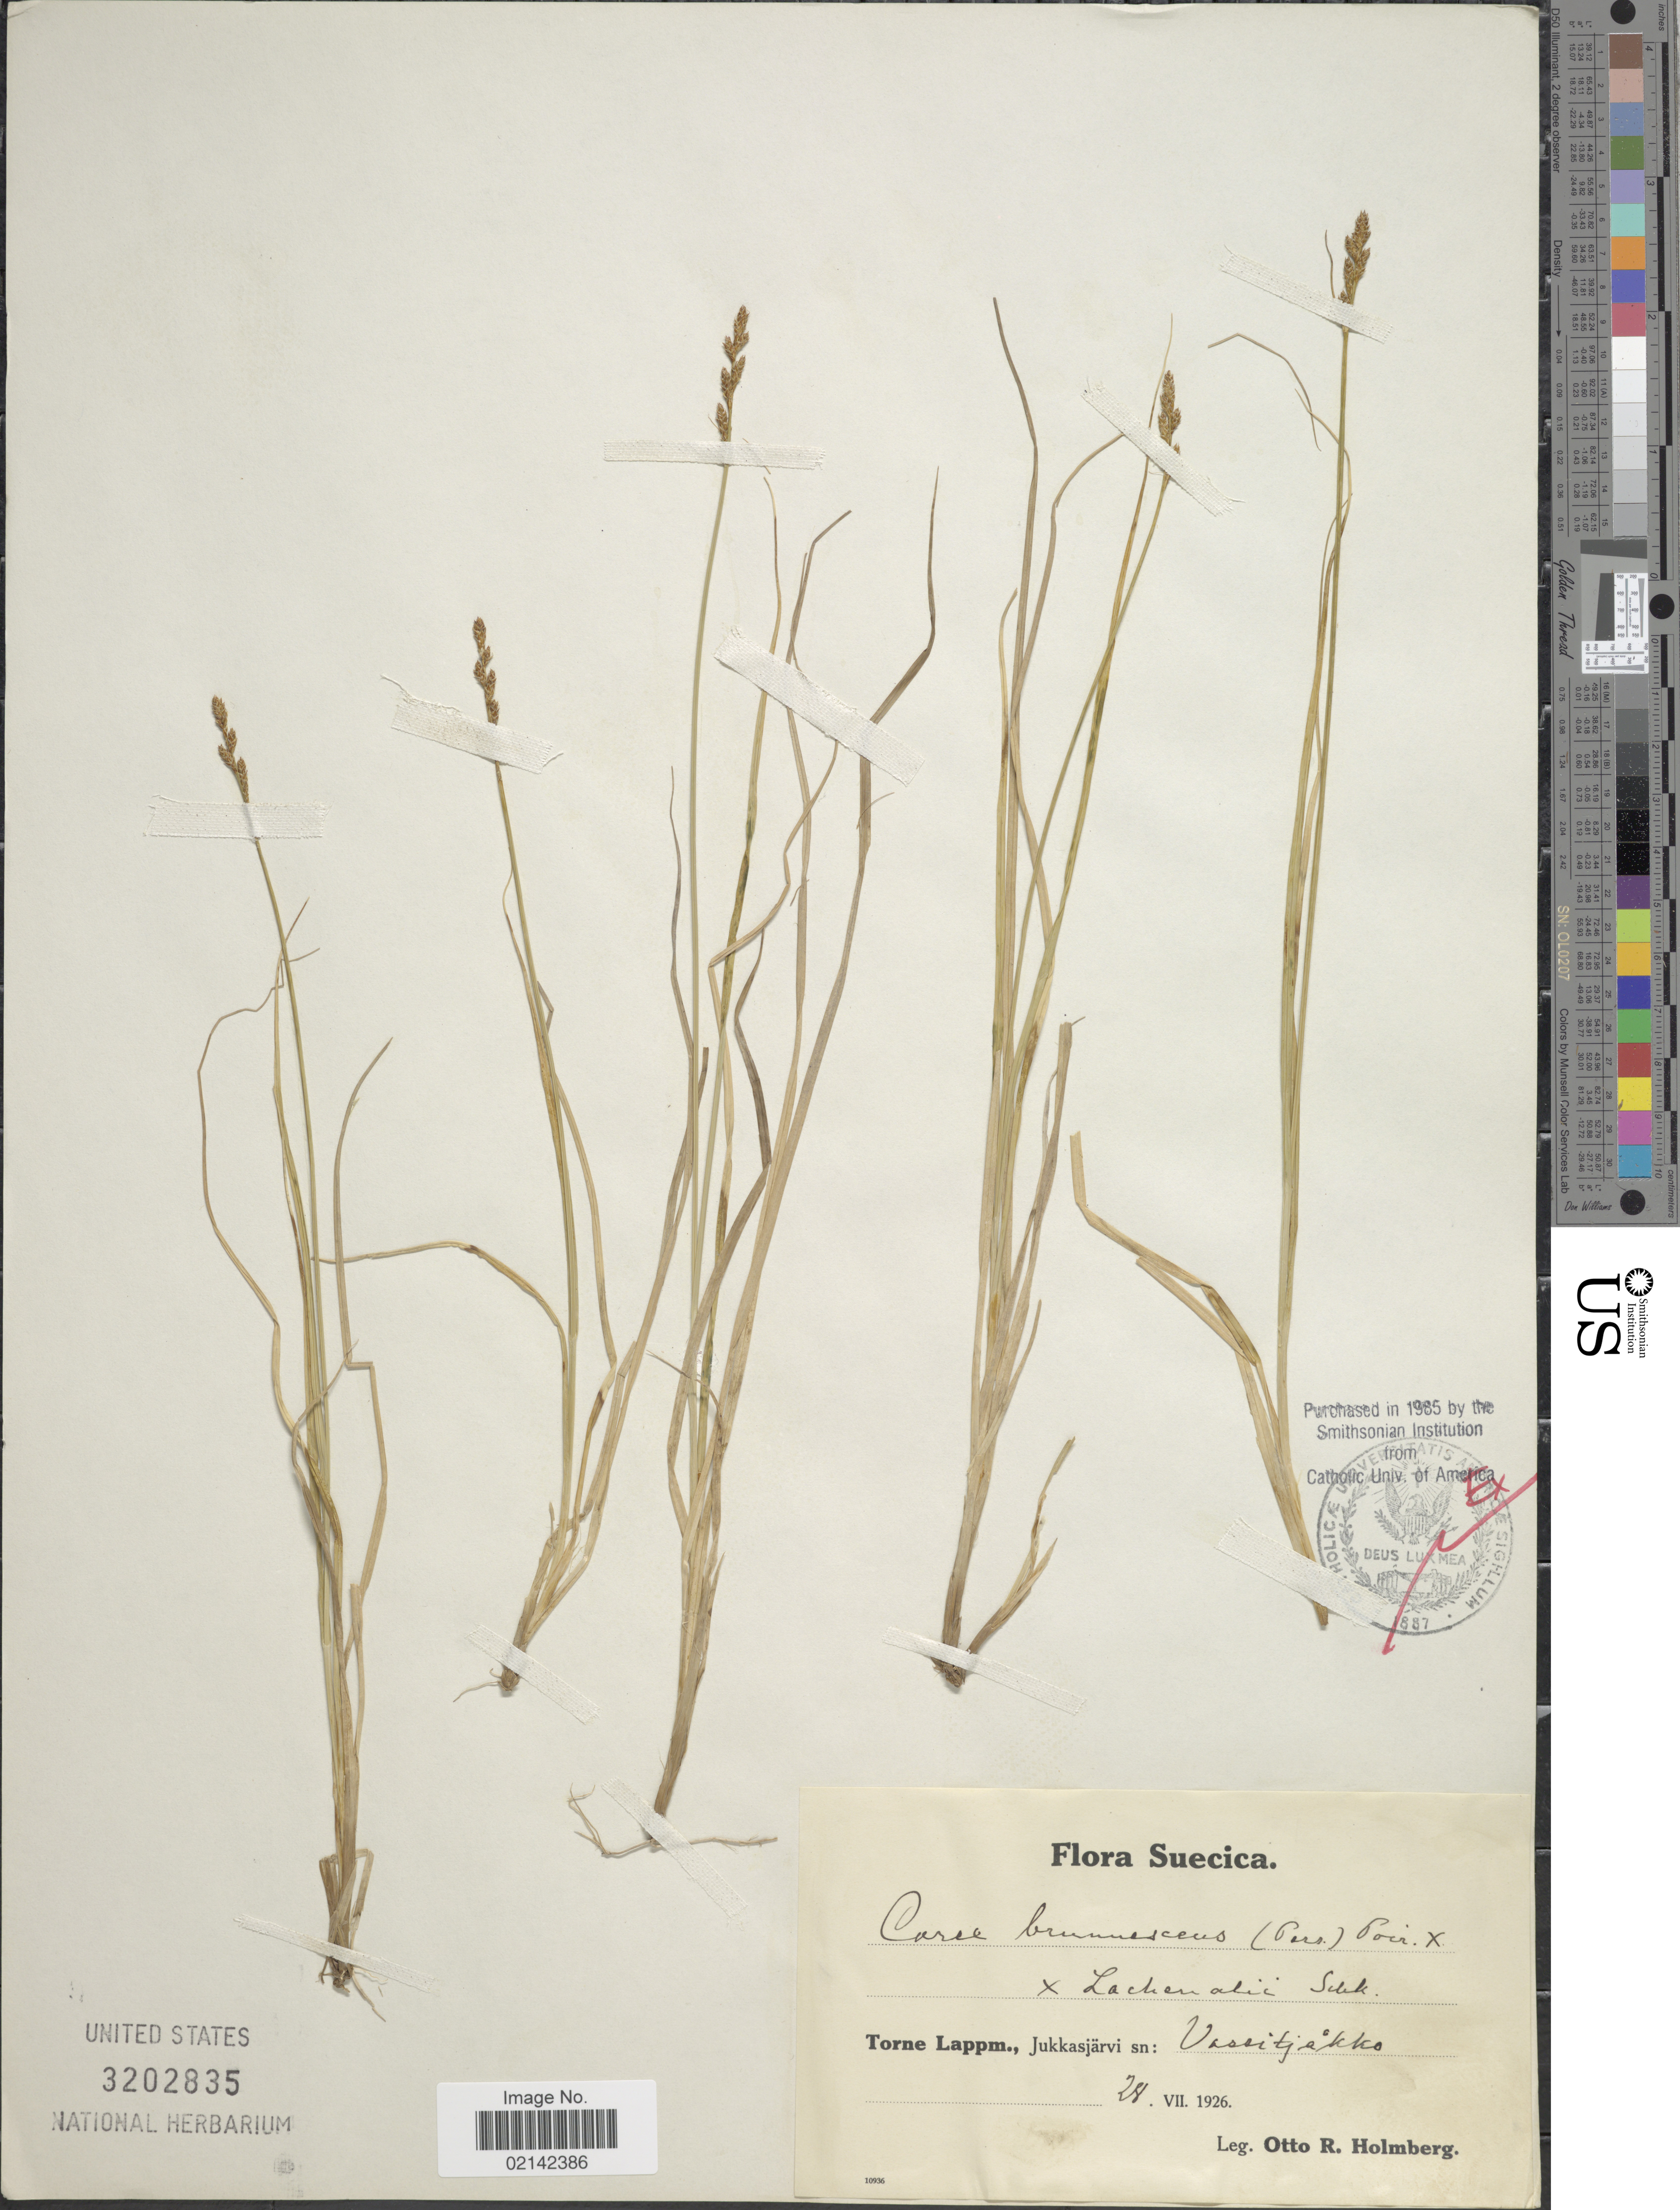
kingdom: Plantae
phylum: Tracheophyta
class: Liliopsida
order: Poales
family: Cyperaceae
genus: Carex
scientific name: Carex brunnescens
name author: (Pers.) Poir.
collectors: O. Holmberg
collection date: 1926-06-28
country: Sweden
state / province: Norrbotten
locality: Torne Lappm., Jukkasjärvi sn: Vassetjåkko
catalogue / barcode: US 3202835